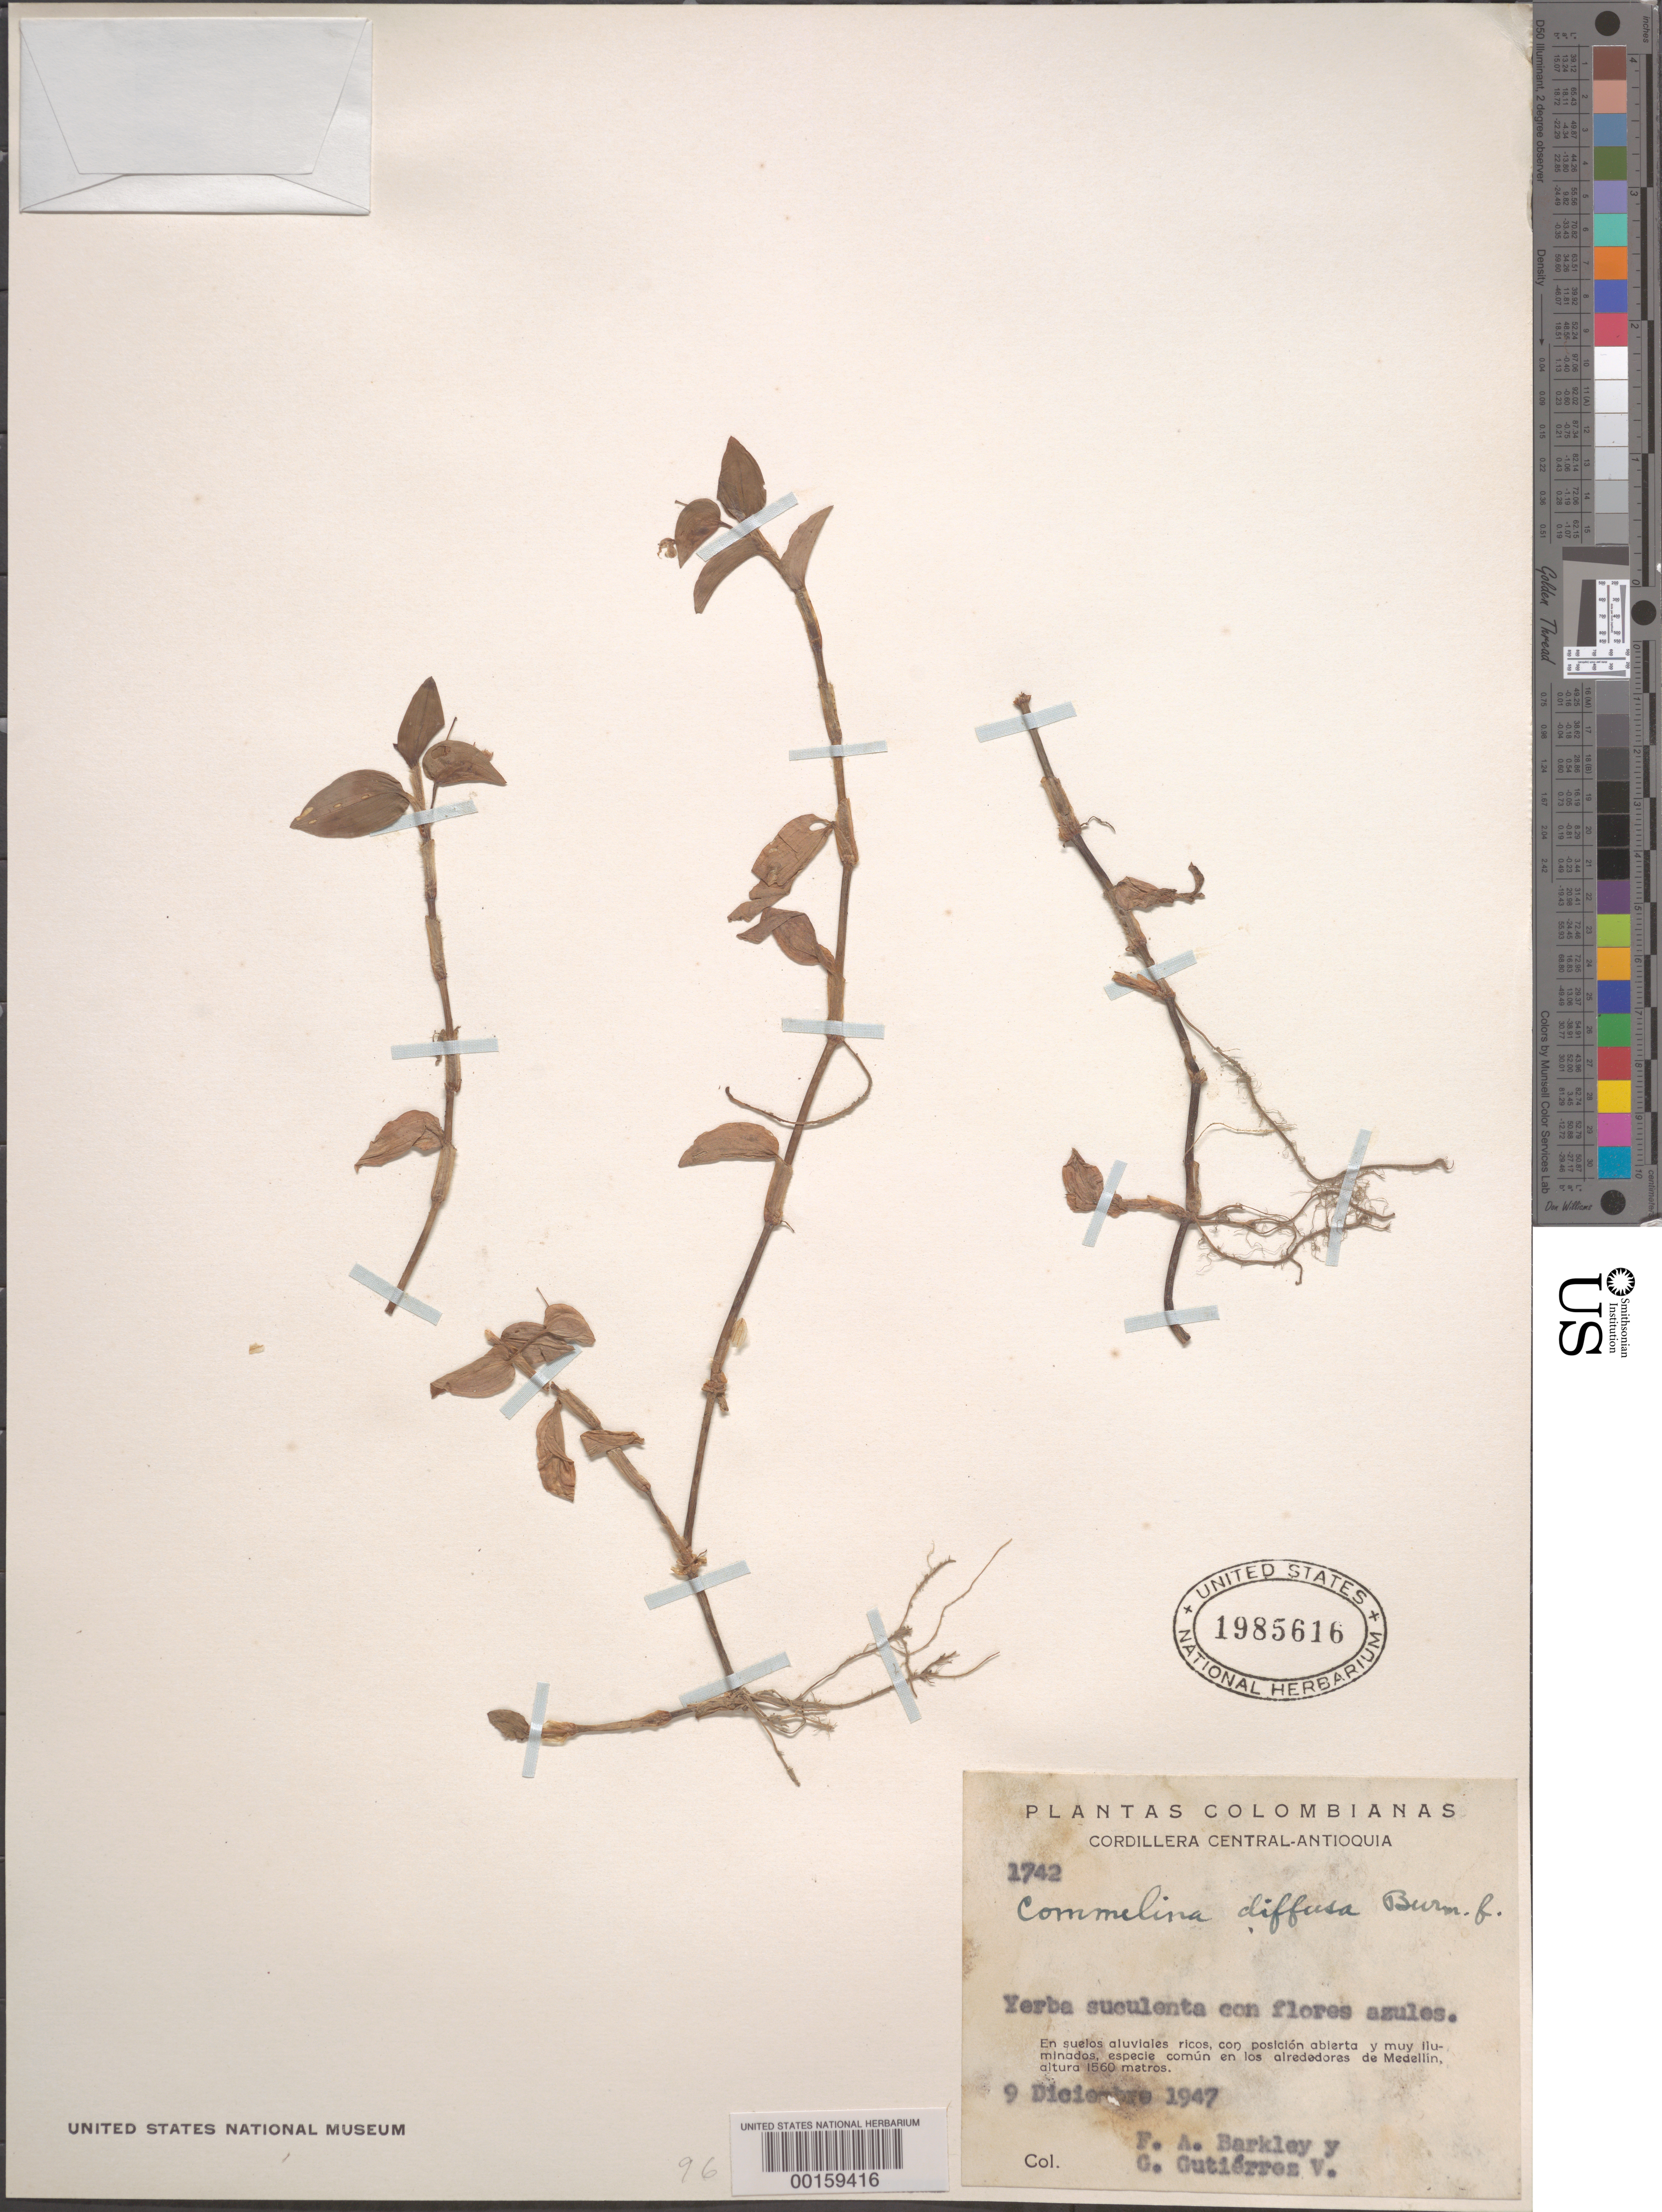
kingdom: Plantae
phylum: Tracheophyta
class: Liliopsida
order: Commelinales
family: Commelinaceae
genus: Commelina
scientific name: Commelina diffusa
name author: Burm. f.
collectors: F. A. Barkley & G. Gutiérrez V.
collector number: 1742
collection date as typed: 09 Dec 1947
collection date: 1947-12-09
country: Colombia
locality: Medellin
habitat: Moist soil; near alluvial stream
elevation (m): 1560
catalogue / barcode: US 1985616